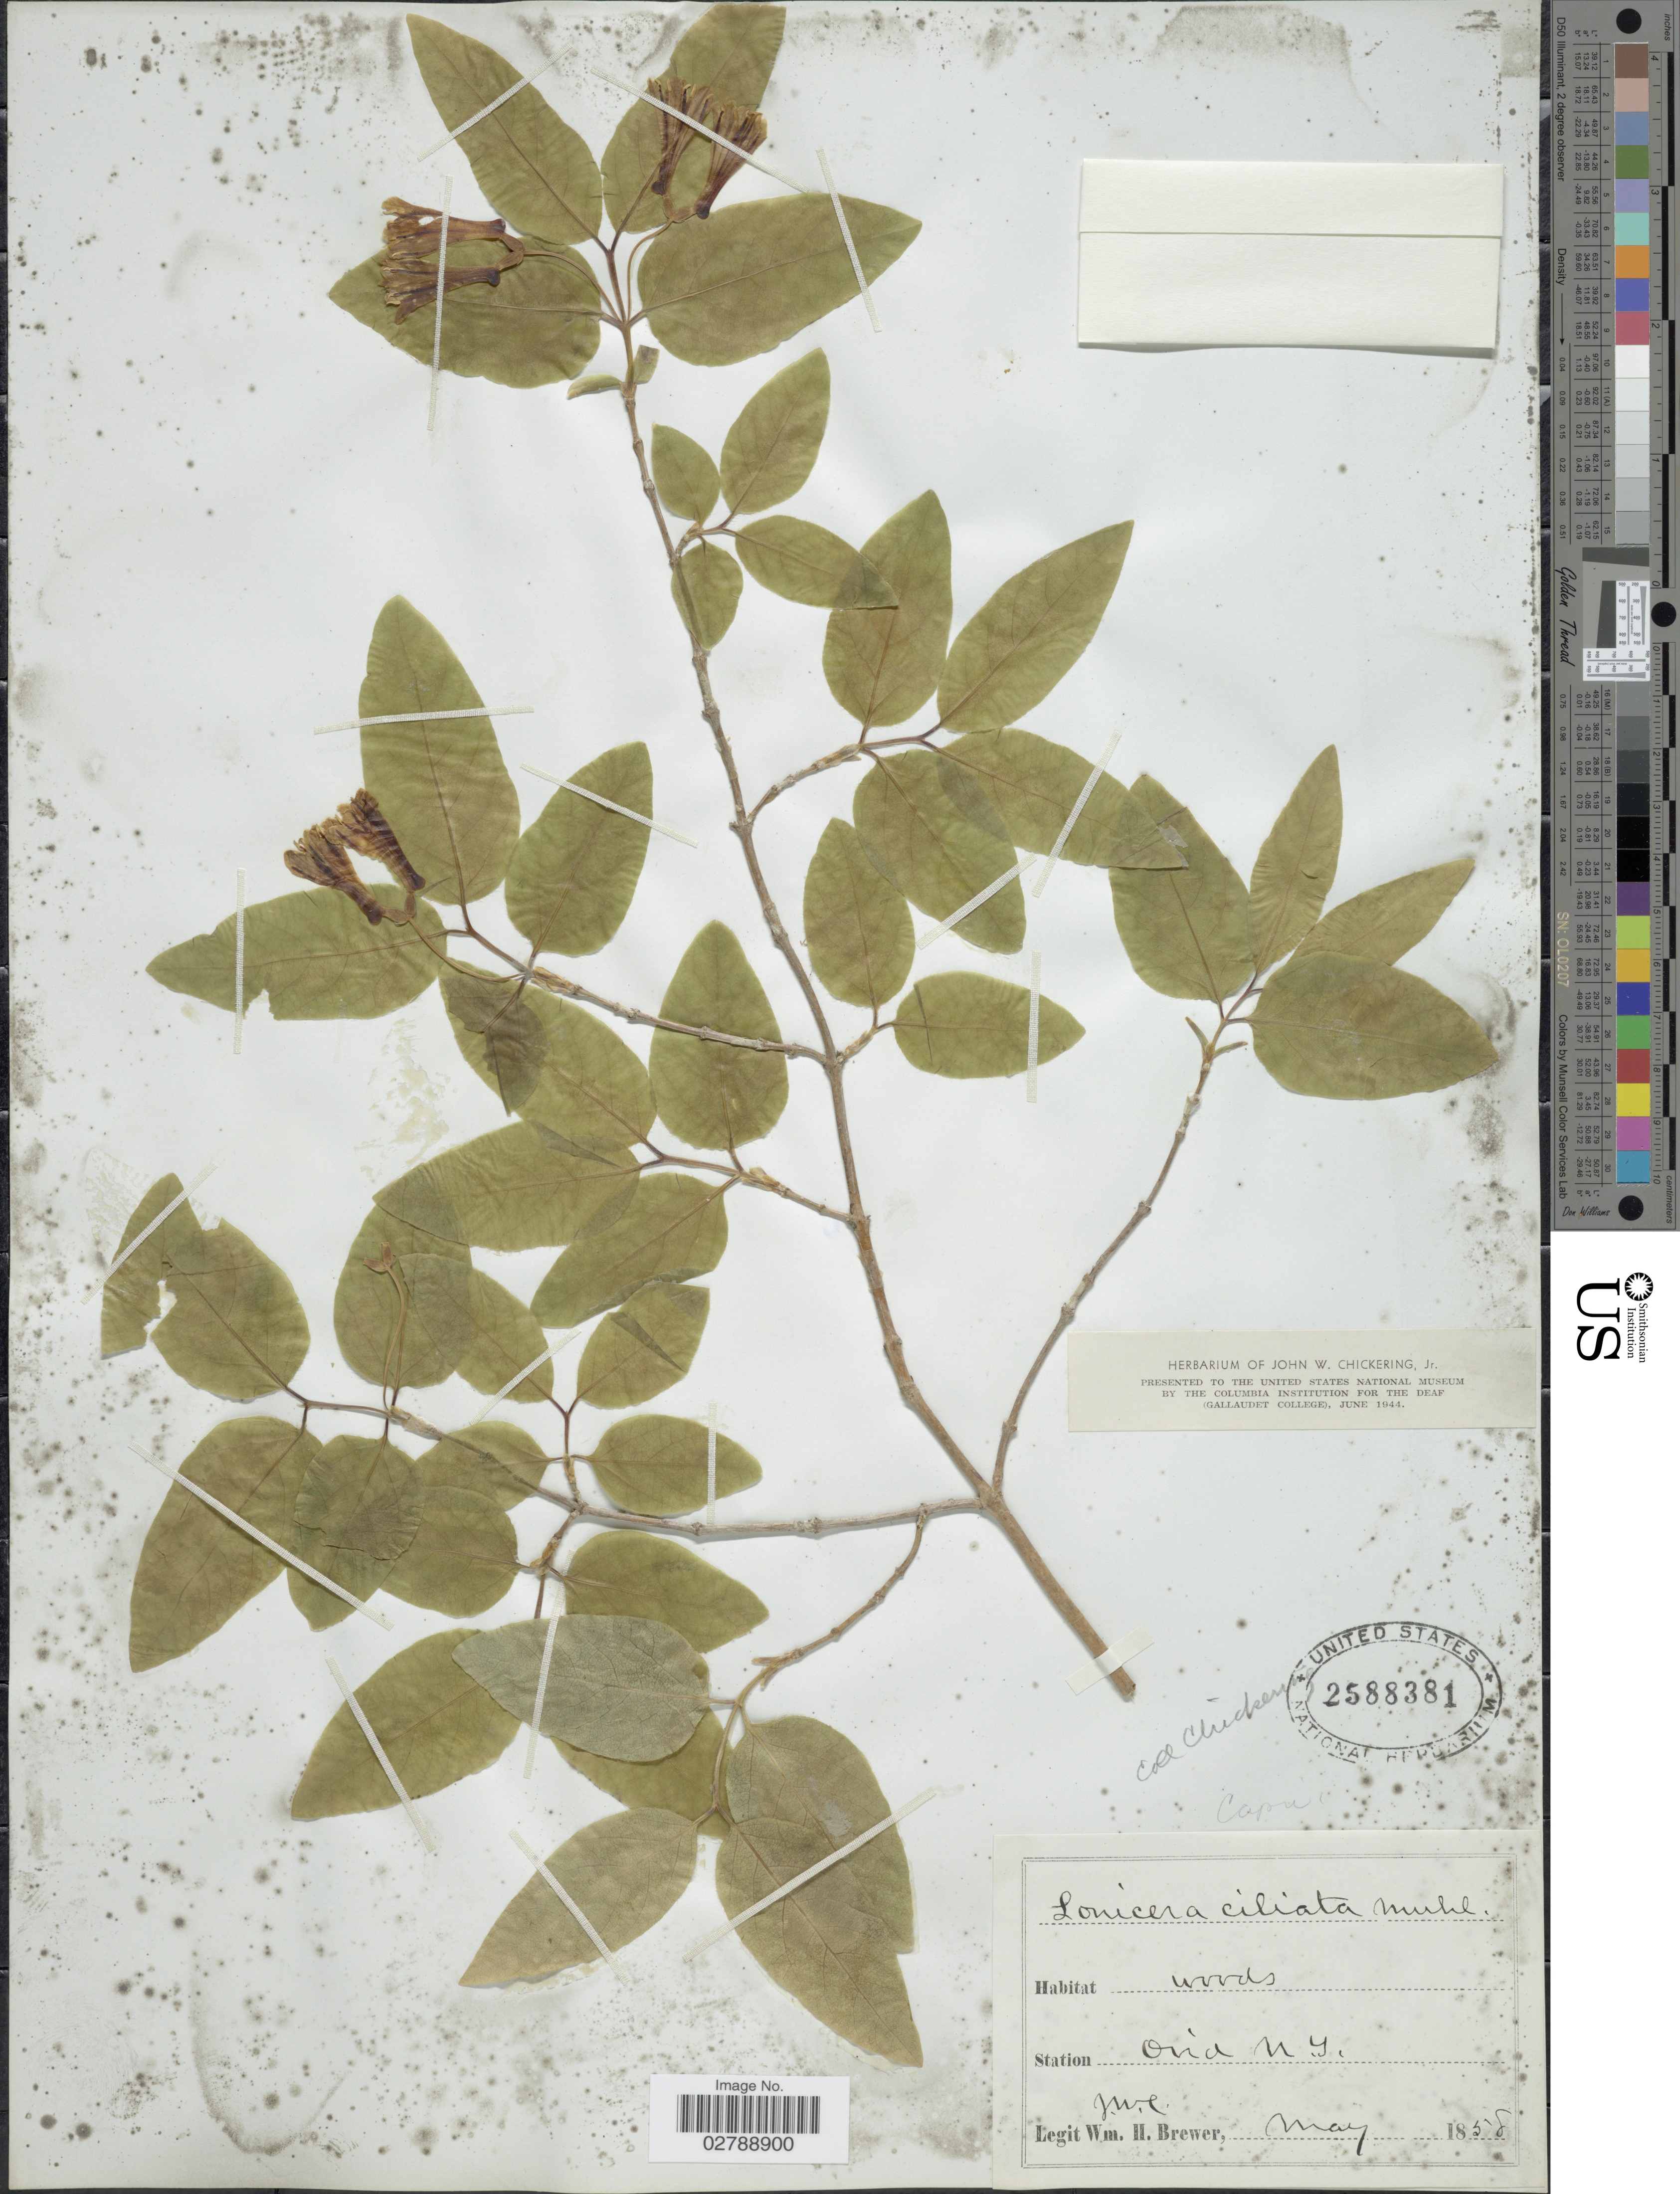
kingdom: Plantae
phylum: Tracheophyta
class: Magnoliopsida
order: Dipsacales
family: Caprifoliaceae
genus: Lonicera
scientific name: Lonicera canadensis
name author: Bartram & W. Bartram ex Marshall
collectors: W. H. Brewer & J. W. E.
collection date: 1858-05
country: United States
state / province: New York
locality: Station Ovid.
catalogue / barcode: US 2588381